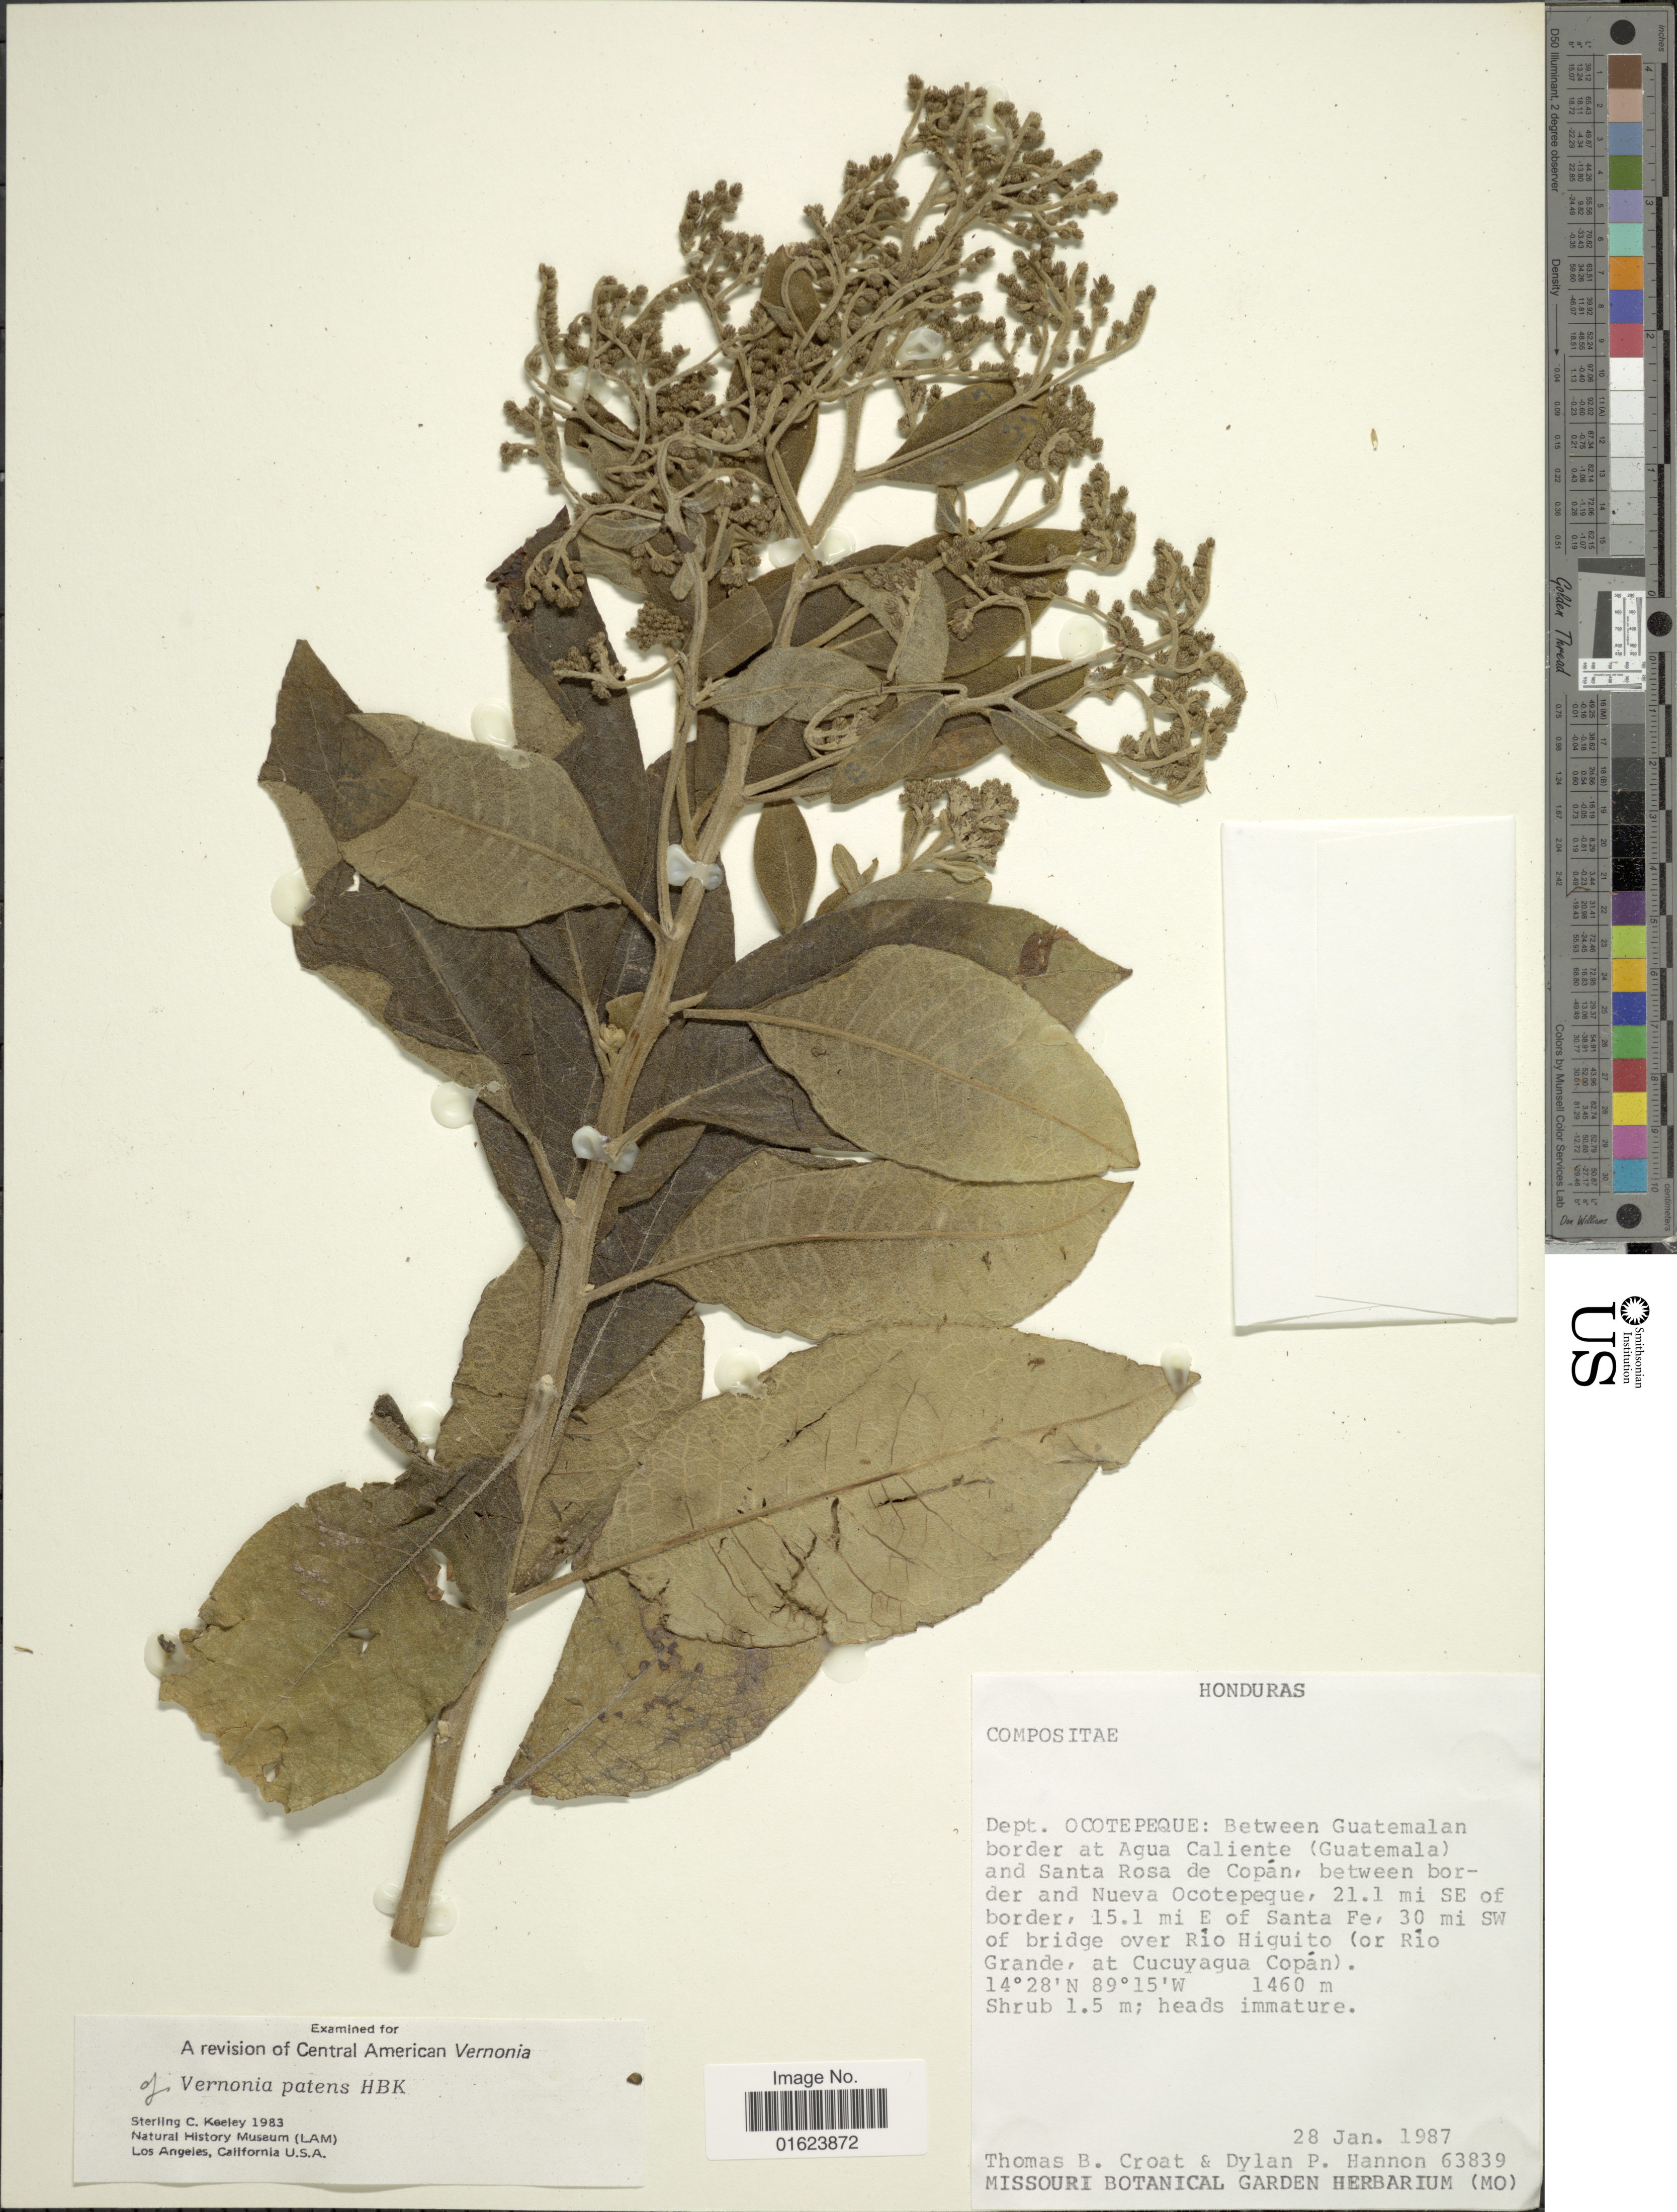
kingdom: Plantae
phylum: Tracheophyta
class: Magnoliopsida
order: Asterales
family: Asteraceae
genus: Vernonanthura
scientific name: Vernonanthura deppeana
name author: (Less.) H. Rob.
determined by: Renon, Polla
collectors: T. B. Croat & D. Hannon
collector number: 63839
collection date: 1987-01-28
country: Honduras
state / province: Ocotepeque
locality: Between Guatemalan border at Aguga Caliente (Guatemala) and Santa Rosa de Copan, between border, 15.1 mi E of Santa Fe, 30 mi SW of bridge over Rio Higuito (or Rio Grande, at Cucuyagua Copan).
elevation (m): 1460